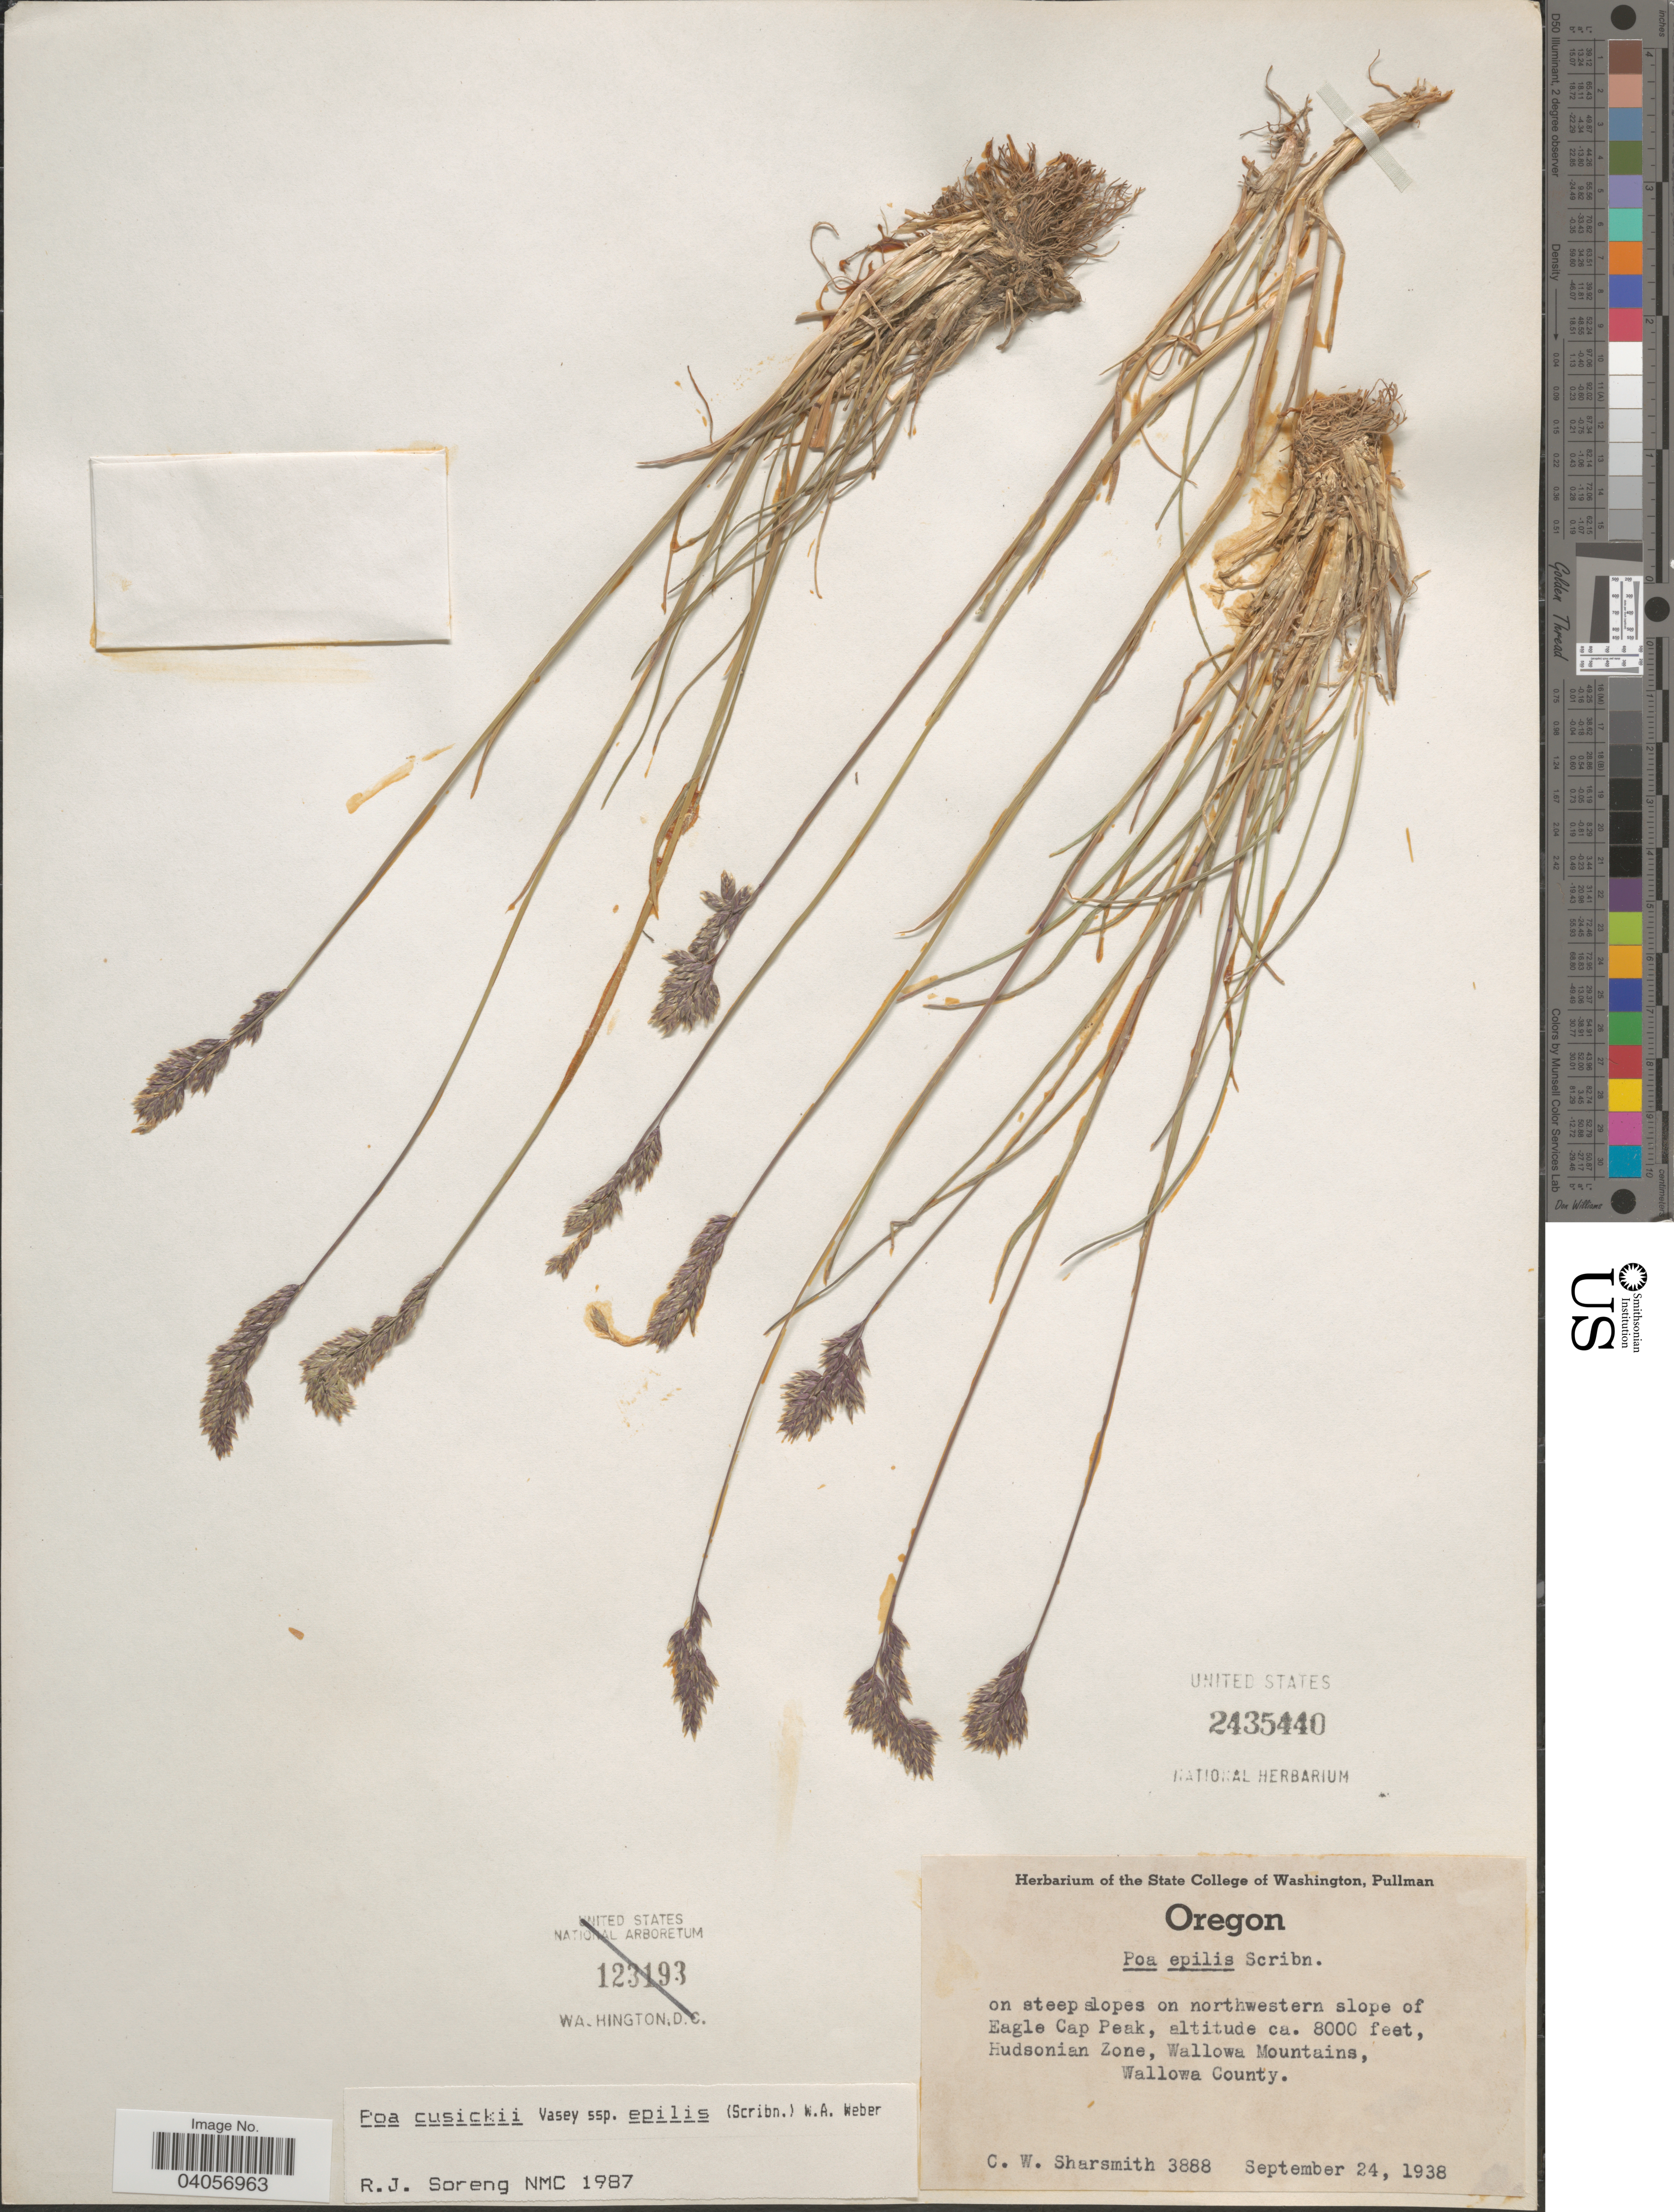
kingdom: Plantae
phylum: Tracheophyta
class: Liliopsida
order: Poales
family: Poaceae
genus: Poa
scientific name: Poa cusickii subsp. epilis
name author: (Scribn.) W.A. Weber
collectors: C. Sharsmith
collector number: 3888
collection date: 1938-09-24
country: United States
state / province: Oregon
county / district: Wallowa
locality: On steep slopes on northwestern side of Eagle Cap Peak, Hudsonian Zone, Wallowa Mountains, Wallowa County.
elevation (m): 2438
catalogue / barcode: US 2435440